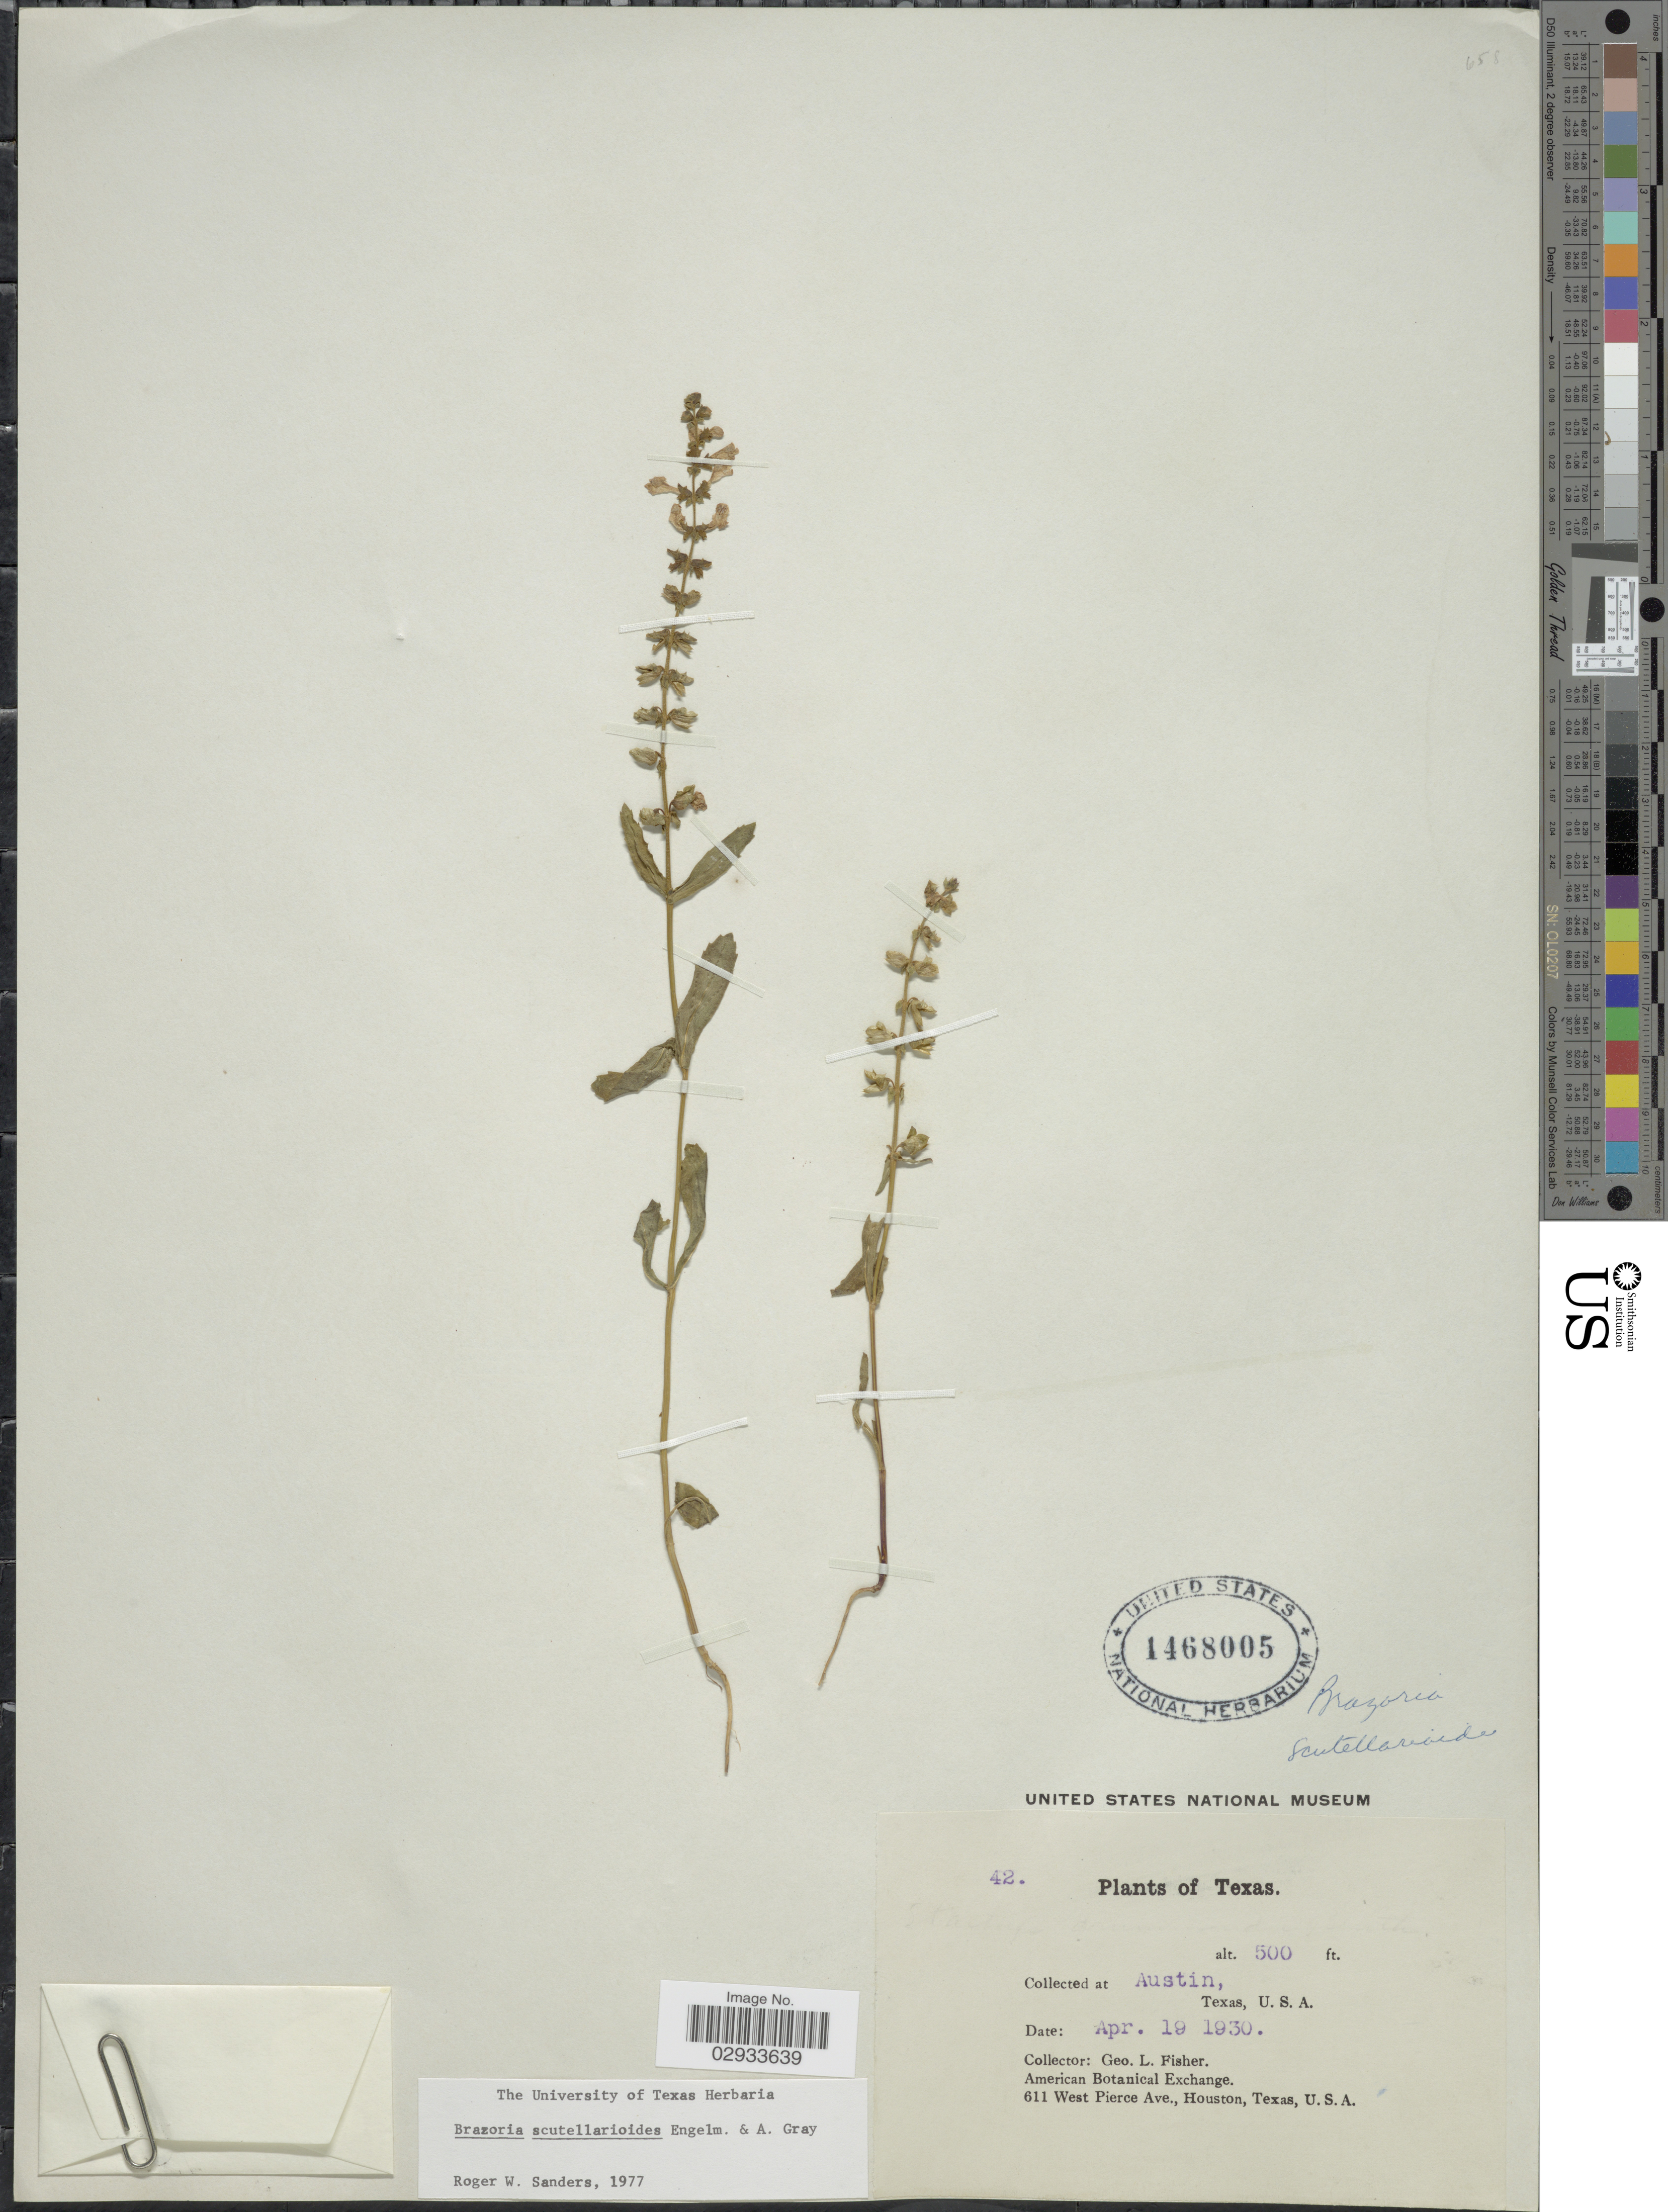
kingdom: Plantae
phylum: Tracheophyta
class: Magnoliopsida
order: Lamiales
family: Lamiaceae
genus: Brazoria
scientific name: Brazoria scutellarioides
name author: Engelm. & A. Gray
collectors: G. L. Fisher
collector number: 42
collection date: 1930-04-19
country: United States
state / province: Texas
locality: Austin, Texas.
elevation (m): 152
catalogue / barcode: US 1468005